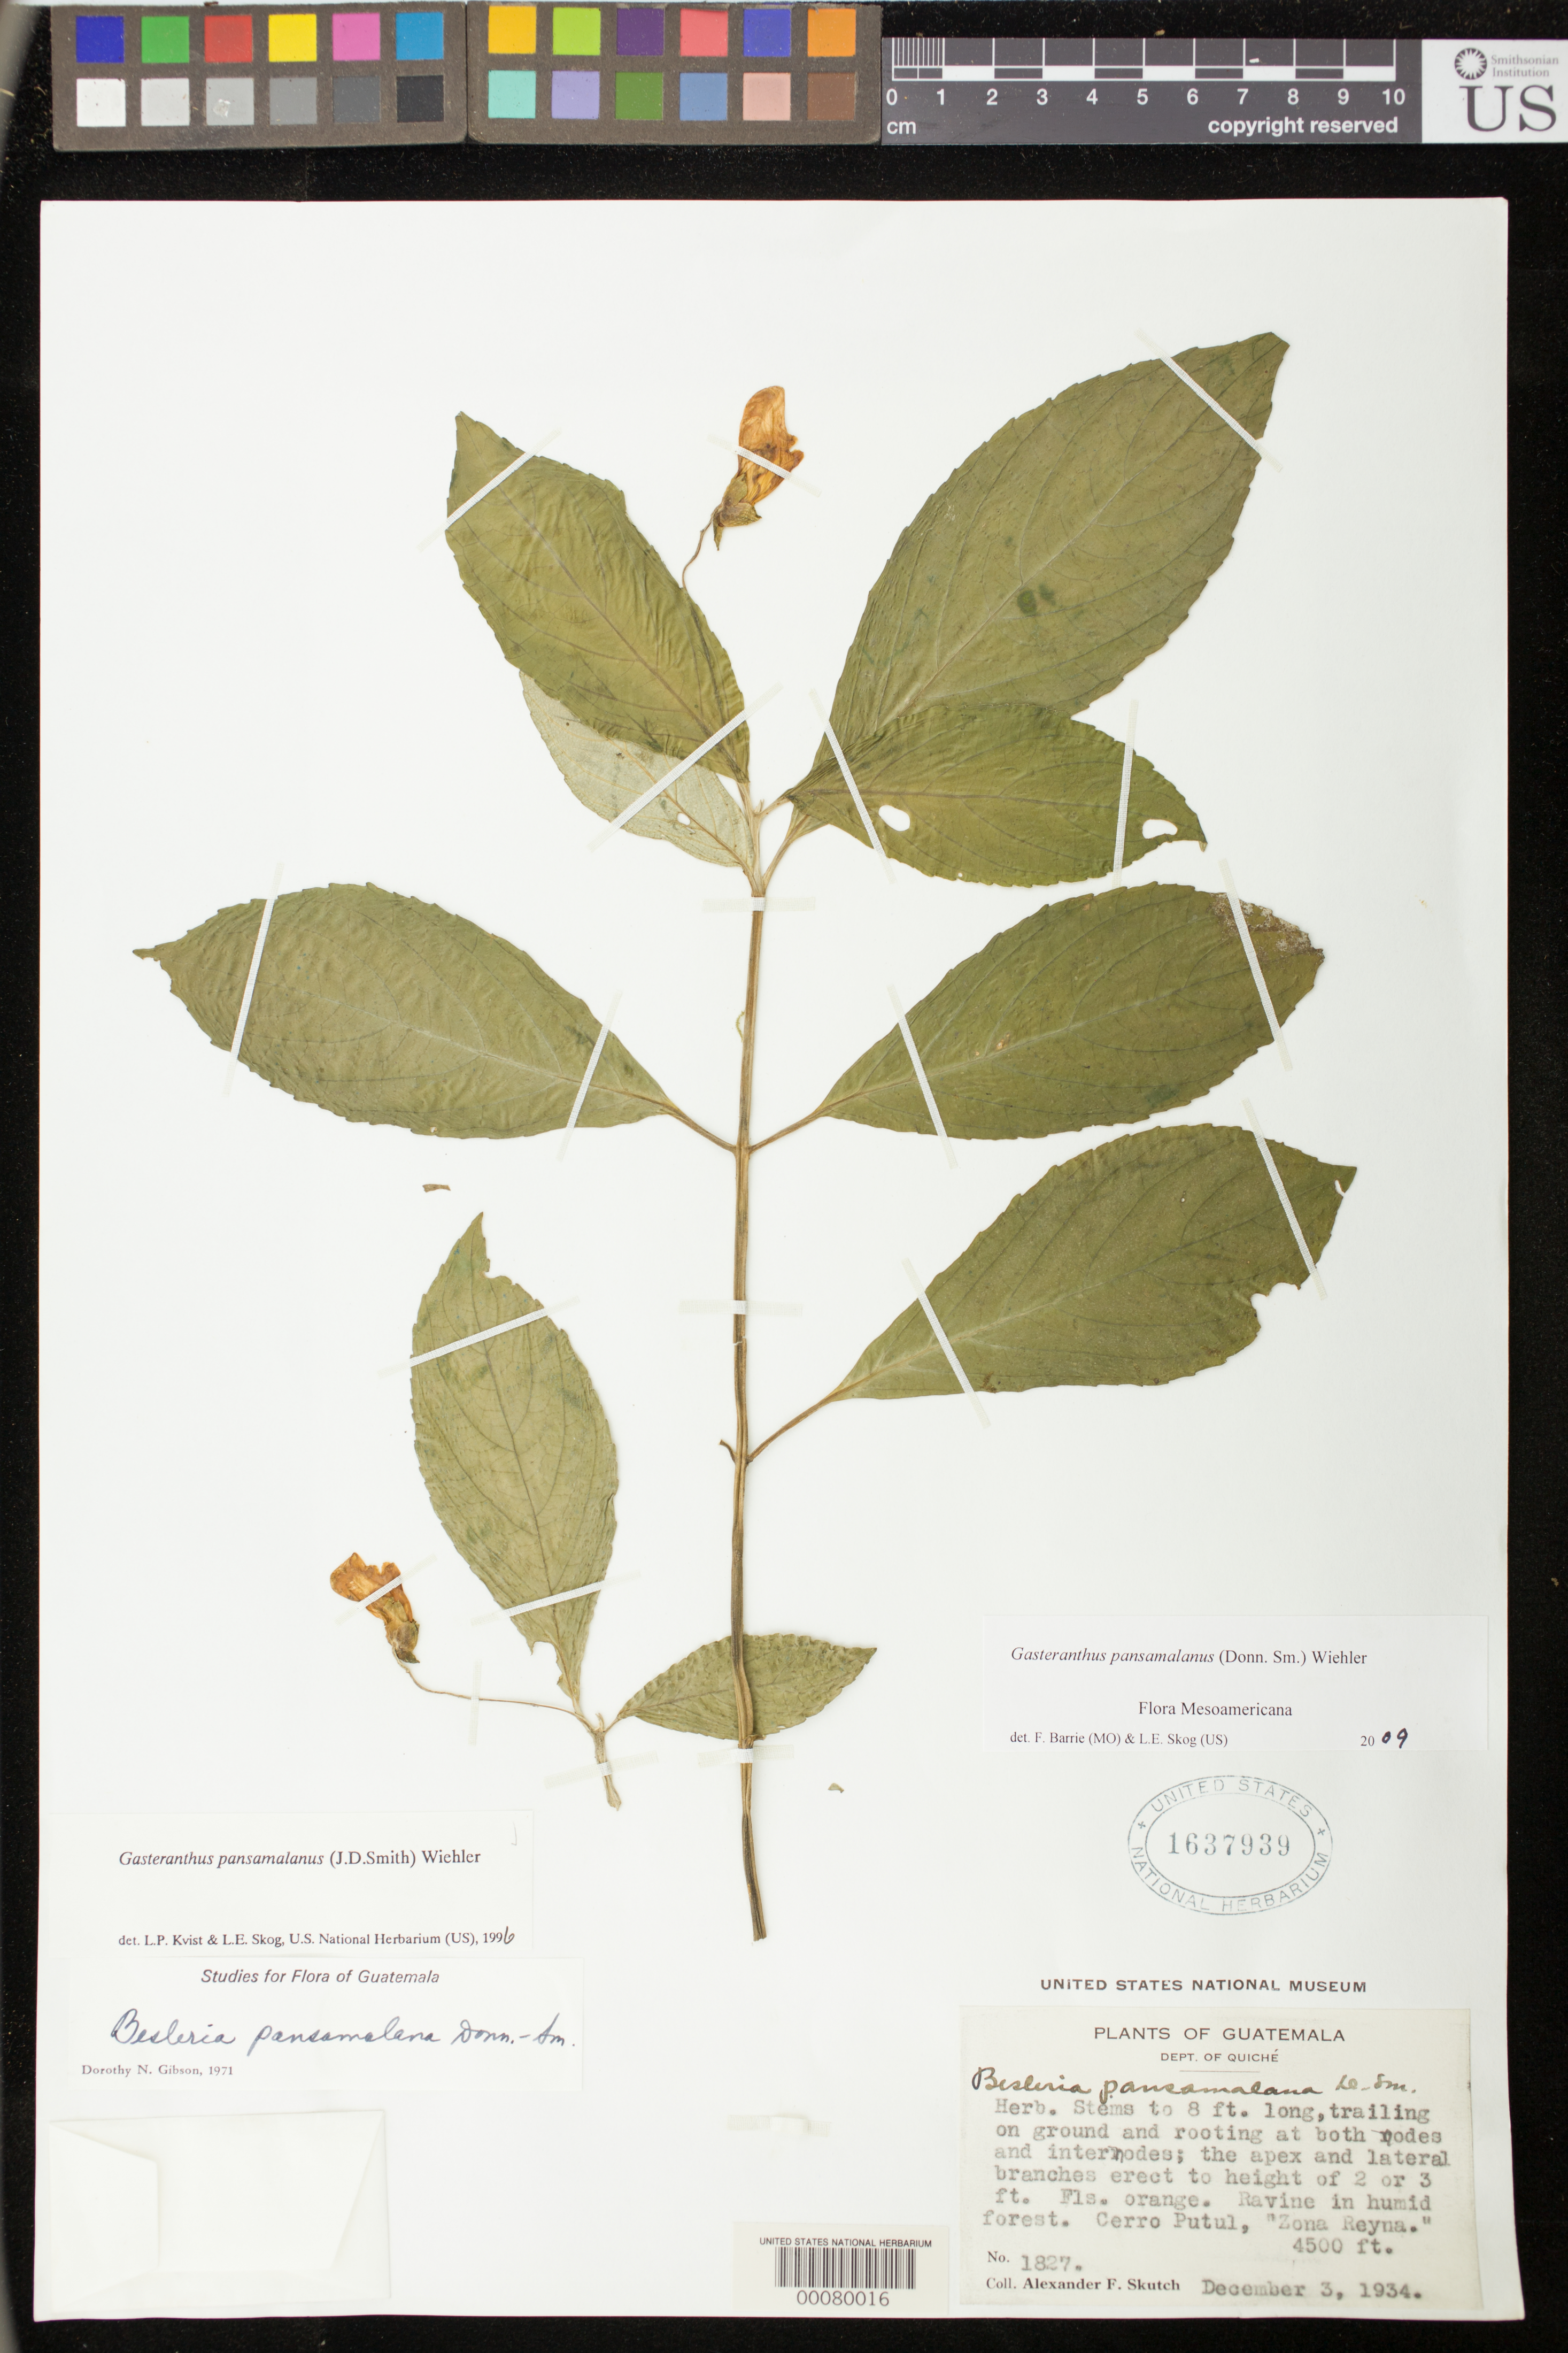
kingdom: Plantae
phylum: Tracheophyta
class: Magnoliopsida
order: Lamiales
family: Gesneriaceae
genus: Gasteranthus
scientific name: Gasteranthus pansamalanus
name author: (Donn. Sm.) Wiehler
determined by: Skog, Laurence E.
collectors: A. F. Skutch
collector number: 1827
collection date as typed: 03 Dec 1934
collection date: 1934-12-03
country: Guatemala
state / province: El Quiché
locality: Cerro Putul, "Zona Reyna"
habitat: Ravine in humid forest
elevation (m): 1372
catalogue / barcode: US 1637939